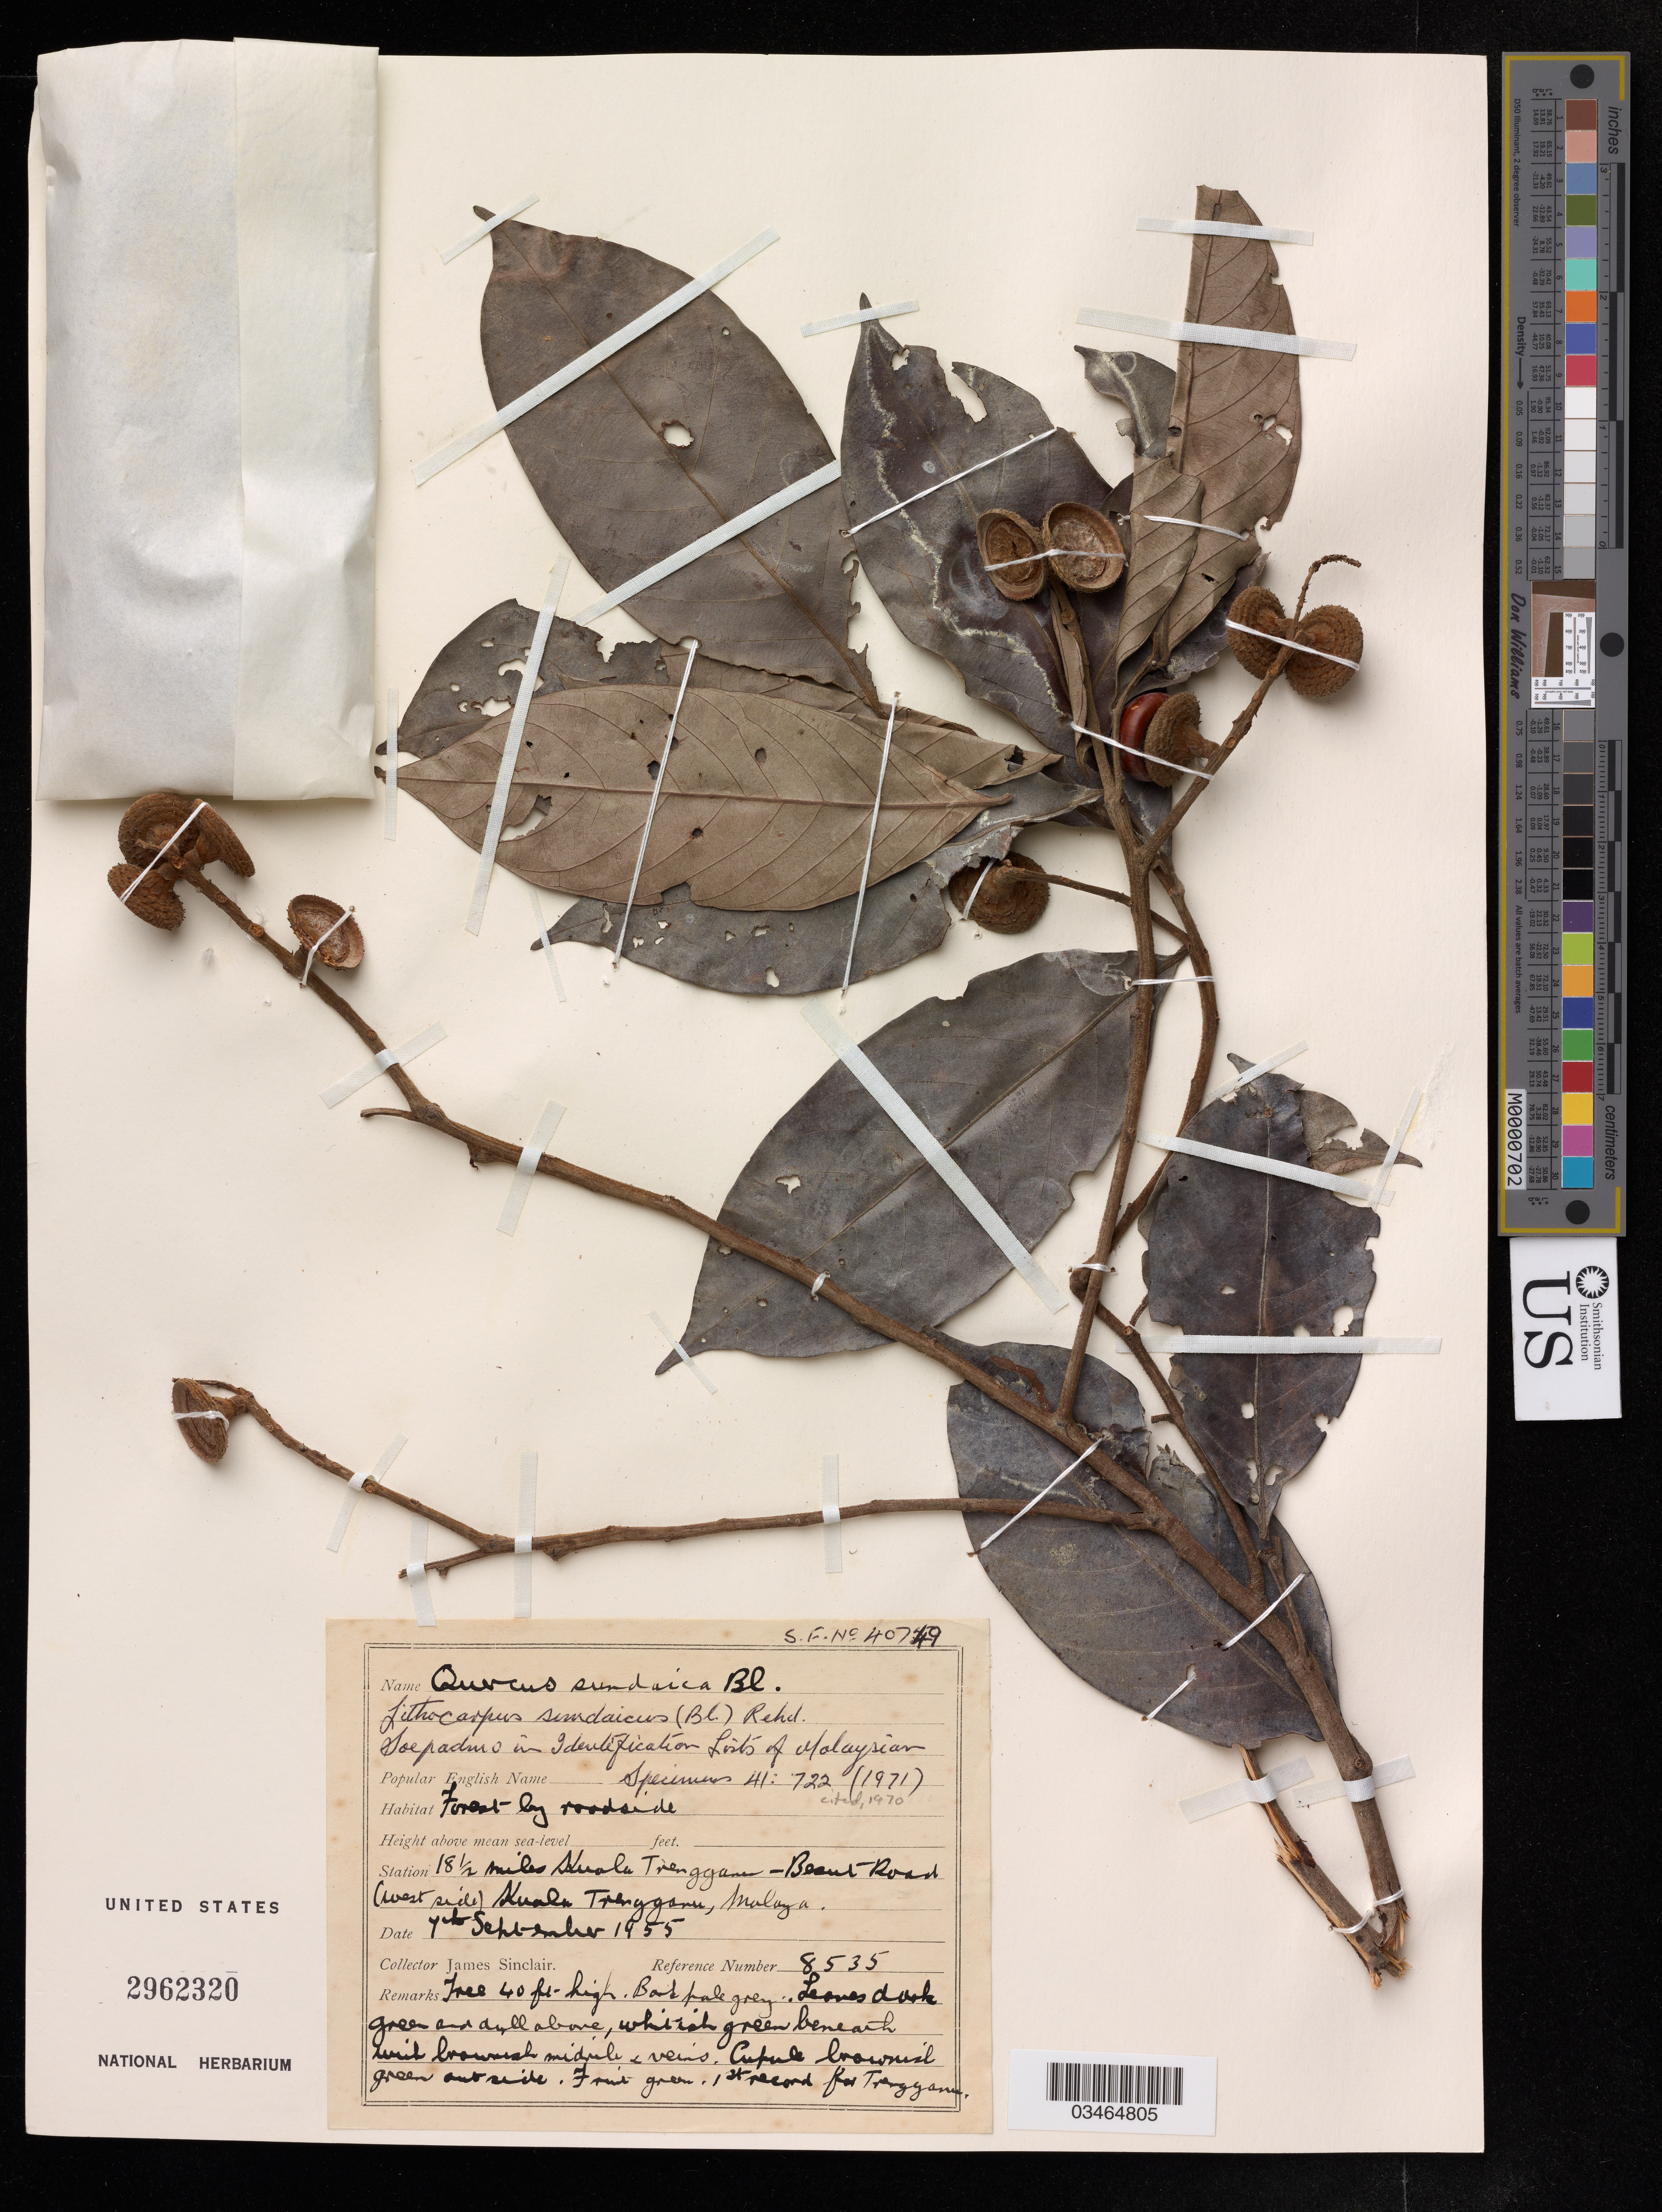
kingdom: Plantae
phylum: Tracheophyta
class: Magnoliopsida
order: Fagales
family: Fagaceae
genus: Lithocarpus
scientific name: Lithocarpus sundaicus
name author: (Blume) Rehder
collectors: J. Sinclair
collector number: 8535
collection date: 1955-09-07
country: Malaysia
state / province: Terengganu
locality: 18½ miles Kuala Trengganu - Beaut Road (west side).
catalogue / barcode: US 2962320